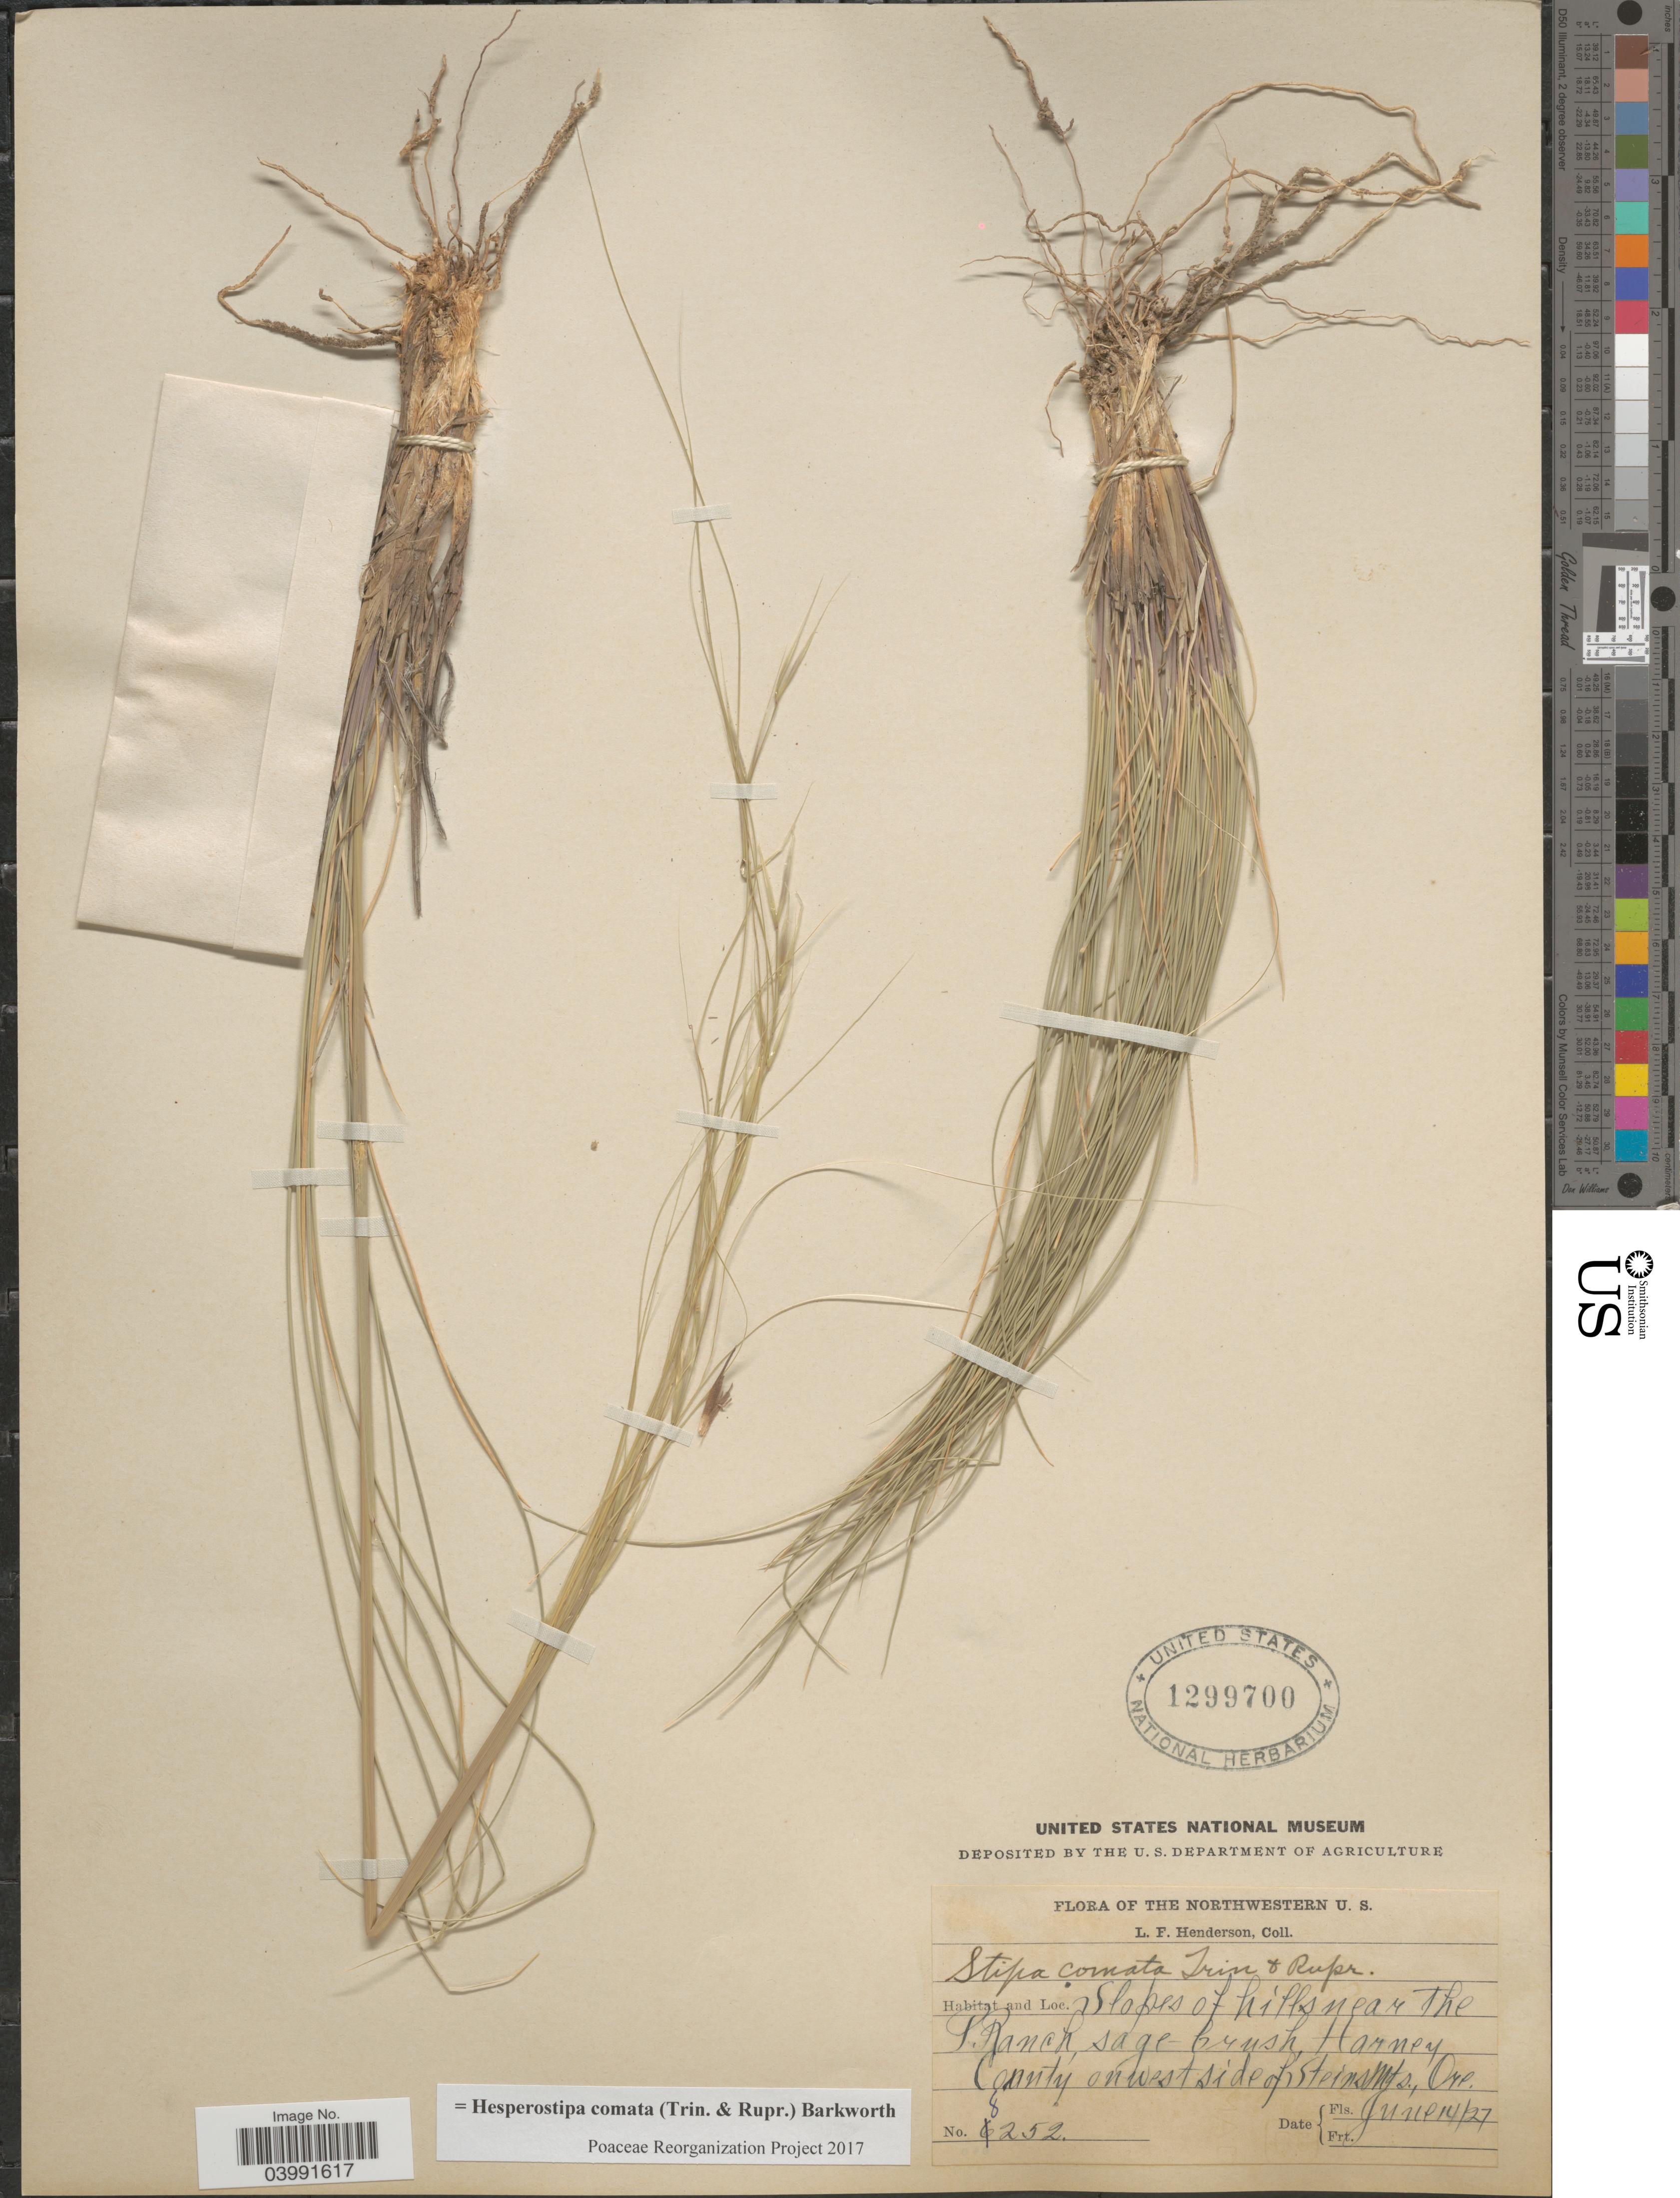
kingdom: Plantae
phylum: Tracheophyta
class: Liliopsida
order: Poales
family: Poaceae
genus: Hesperostipa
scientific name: Hesperostipa comata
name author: (Trin. & Rupr.) Barkworth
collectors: L. Henderson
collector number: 252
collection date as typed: Transcribed d/m/y: 14/6/27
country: United States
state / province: Oregon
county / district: Harney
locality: The Northwestern U. S. Slopes of hills near the P. Ranch, sage-brush, Harney County on west side of Steins Mts.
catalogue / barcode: US 1299700